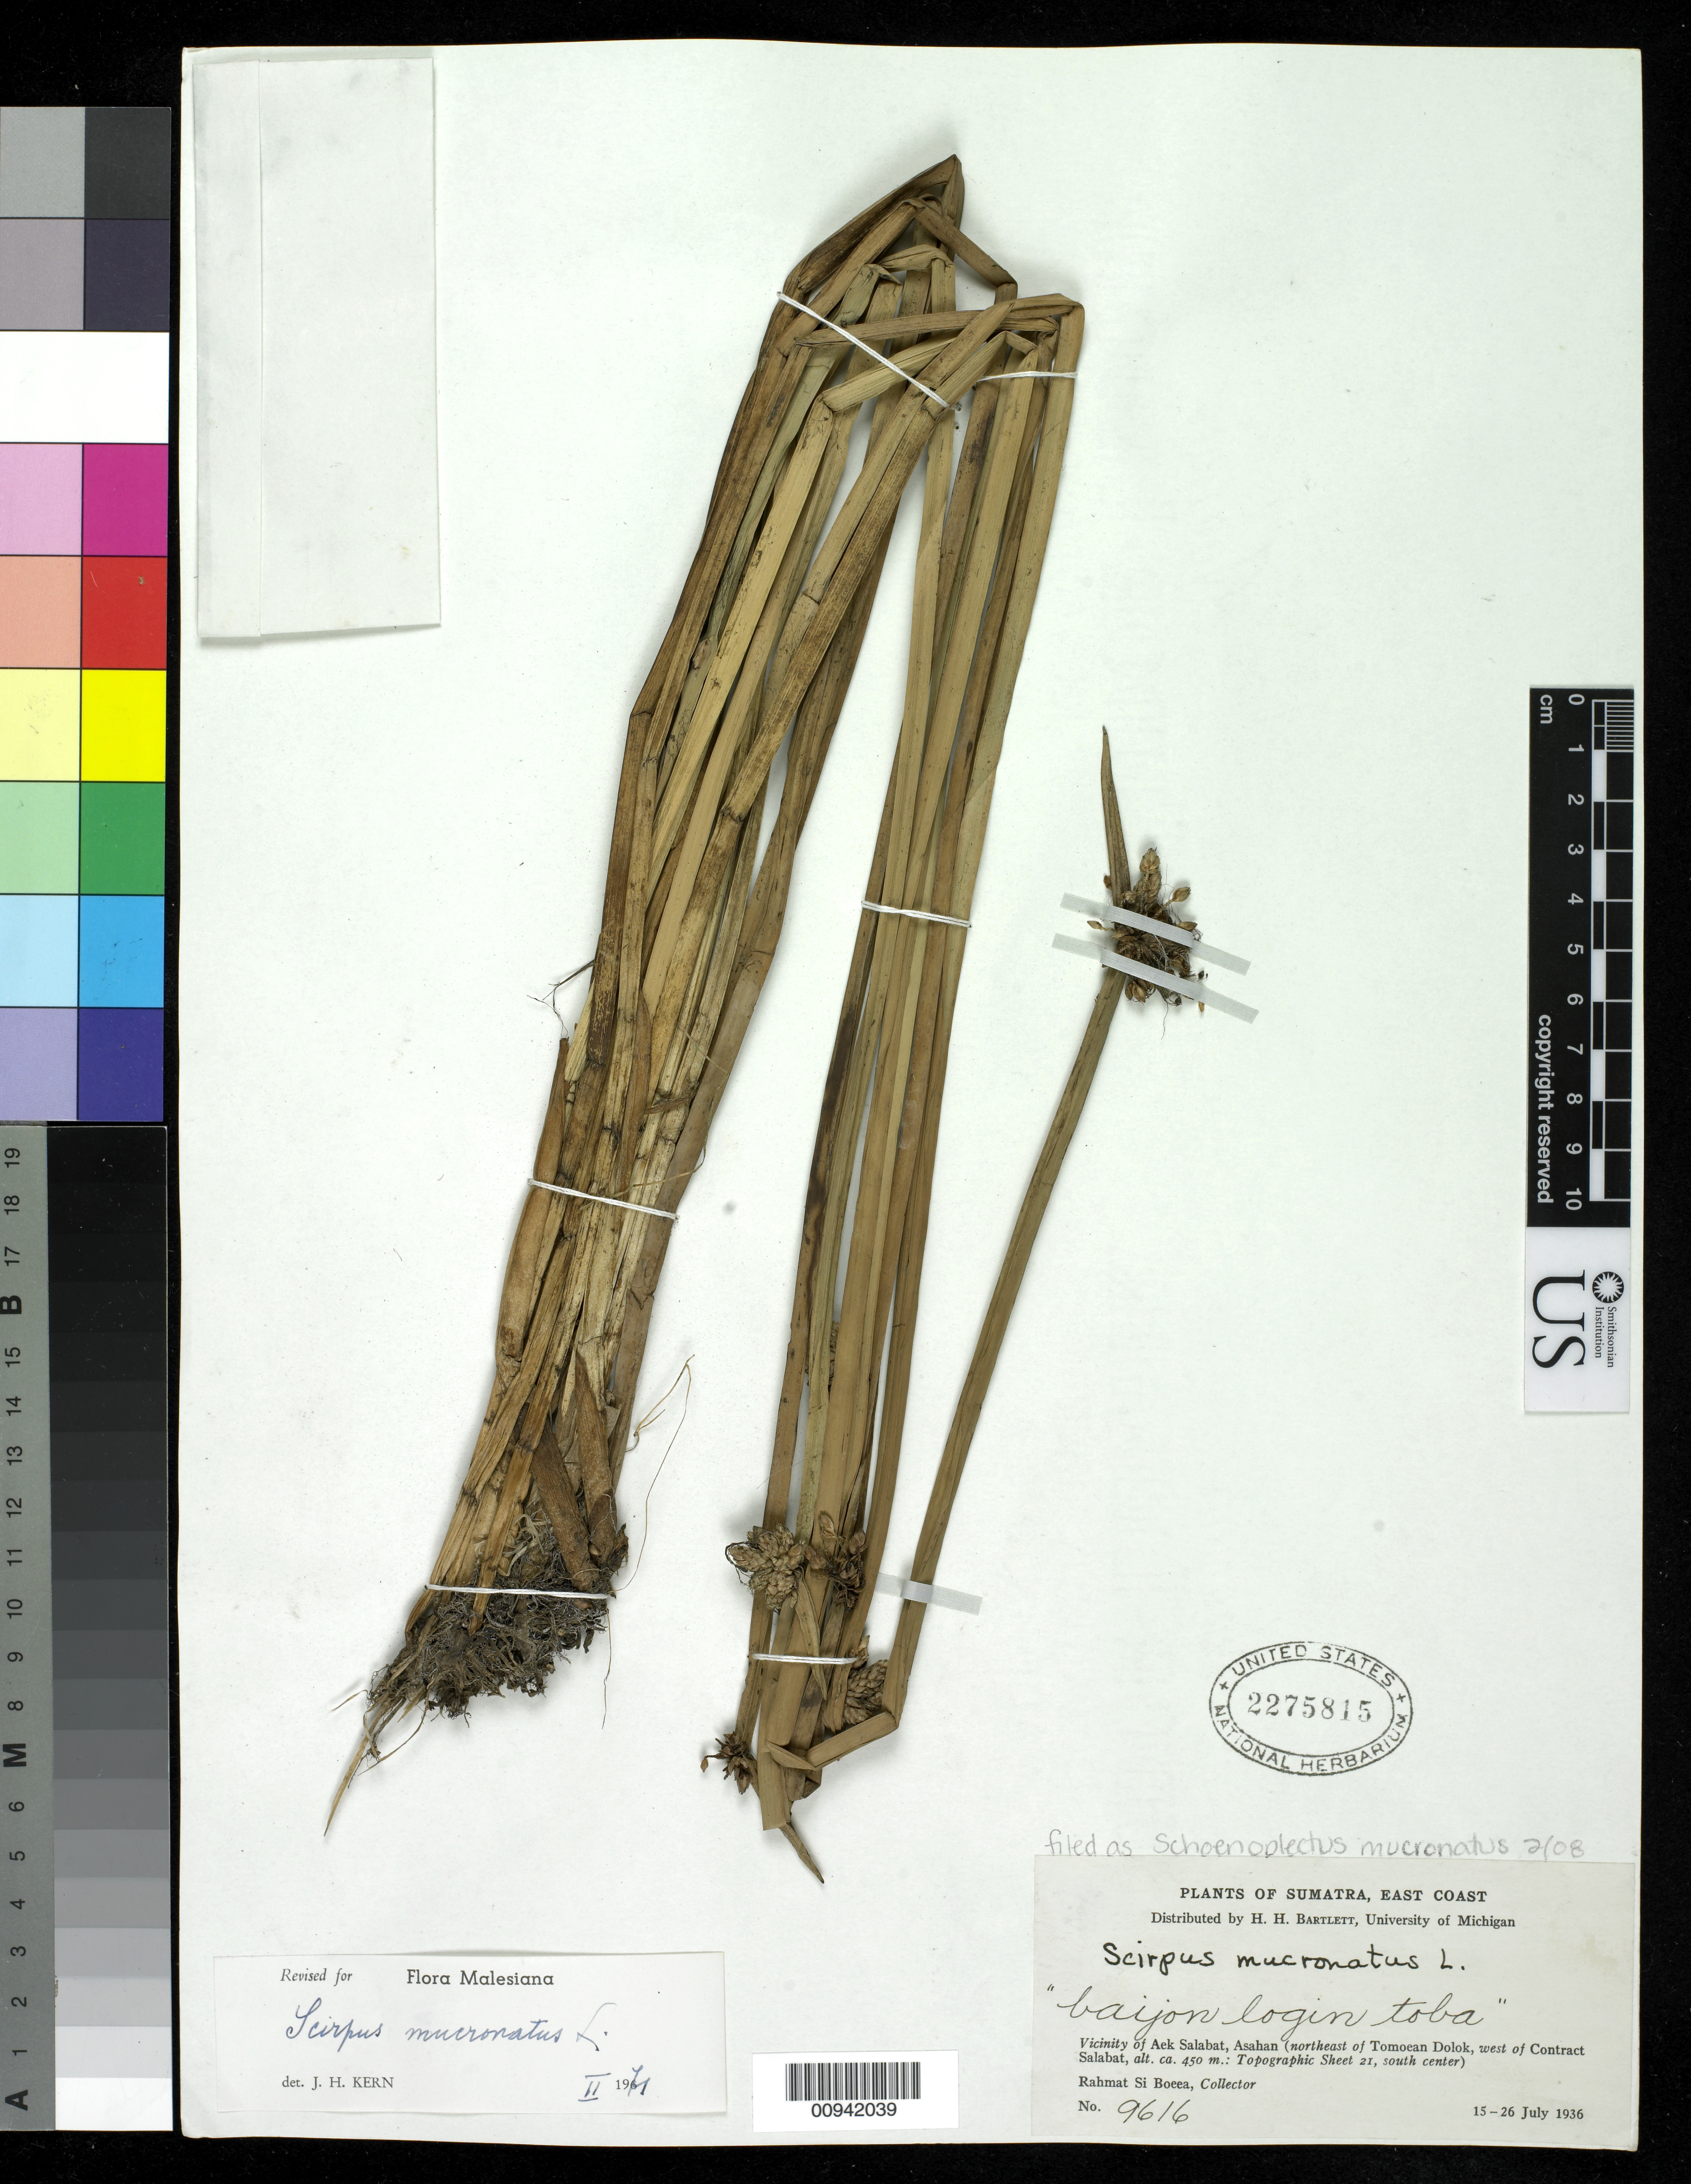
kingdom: Plantae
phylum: Tracheophyta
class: Liliopsida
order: Poales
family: Cyperaceae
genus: Schoenoplectiella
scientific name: Schoenoplectiella mucronata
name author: (L.) Jung & Choi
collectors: Rahmat Si Boeea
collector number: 9616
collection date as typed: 15 Jul 1936 to 26 Jul 1936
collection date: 1936-07-15/1936-07-26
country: Indonesia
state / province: Sumatra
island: Sumatra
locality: East Coast, Vicinity of Aek Salabat, Asahan (northeast of Tomoean Dolok, west of Contract Salabat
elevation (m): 450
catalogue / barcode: US 2275815